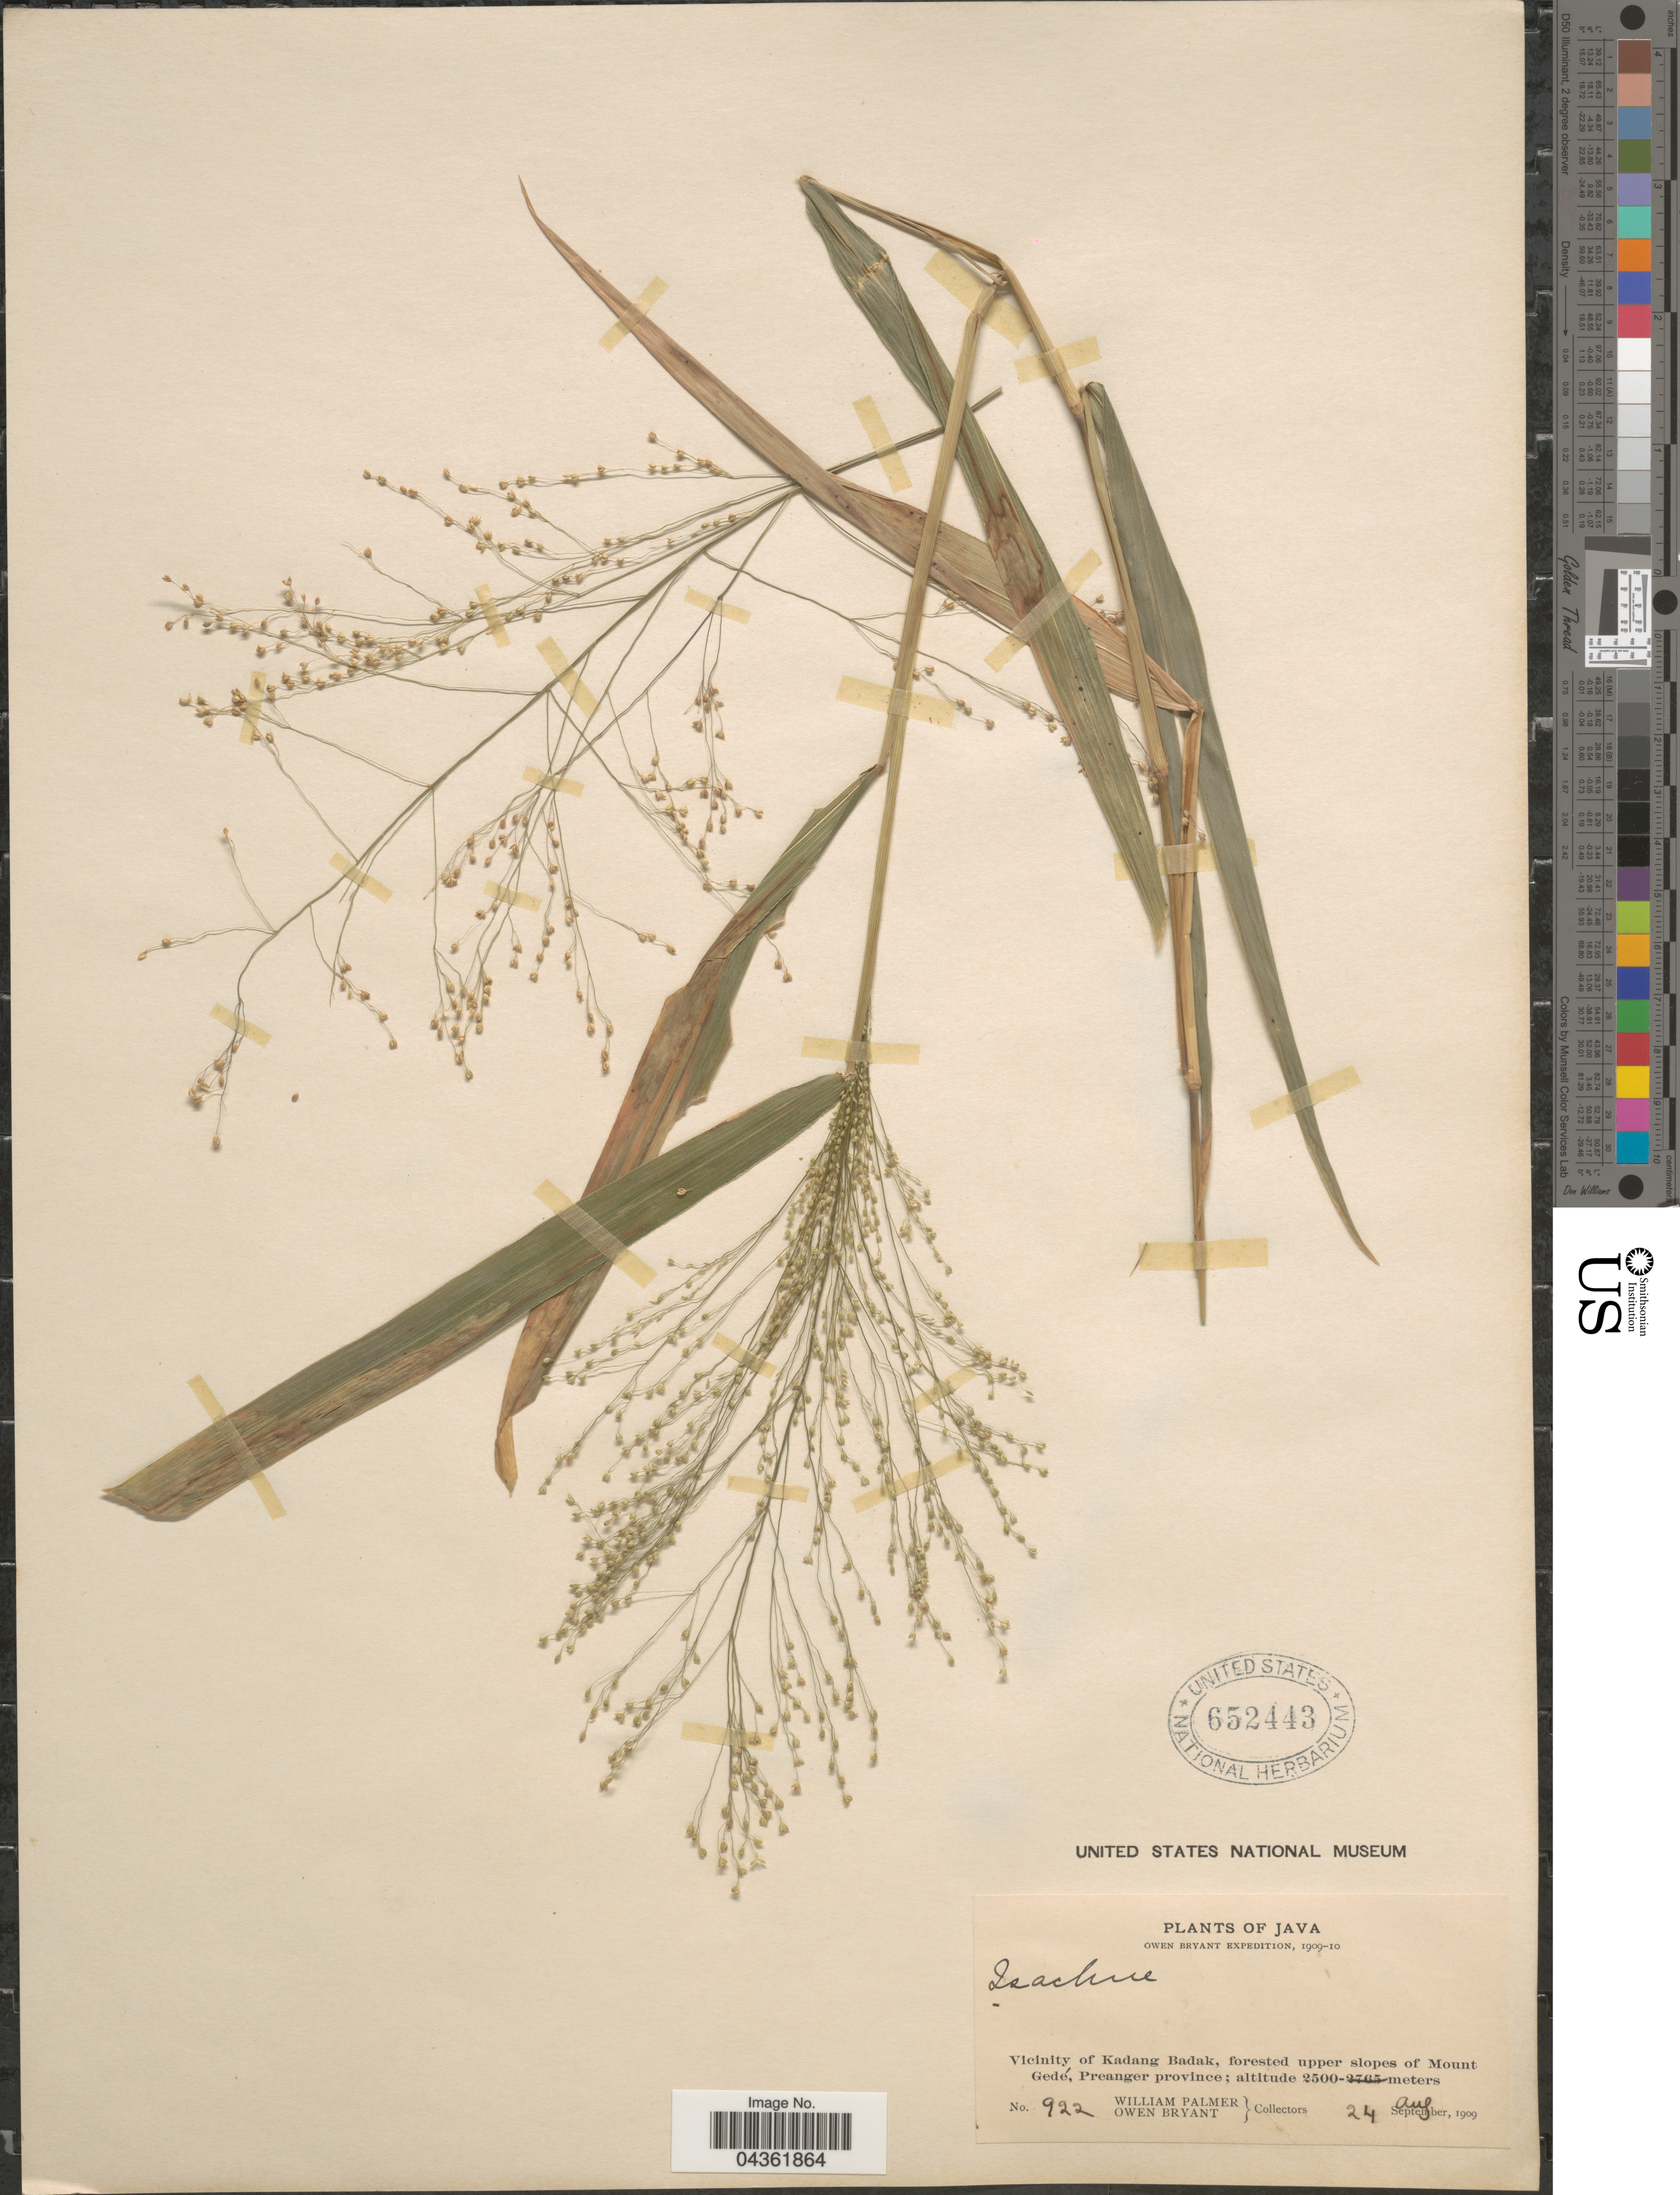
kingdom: Plantae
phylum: Tracheophyta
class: Liliopsida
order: Poales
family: Poaceae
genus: Isachne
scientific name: Isachne albens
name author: Trin.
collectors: W. Palmer & O. Bryant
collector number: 922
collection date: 1909-08-24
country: Indonesia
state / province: Java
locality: Owen Bryant Expedition, 1909-10. Vicinity of Kadang Badak, forested upper slopes of Mount Gedé, Preanger province.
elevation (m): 2500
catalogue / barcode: US 652443